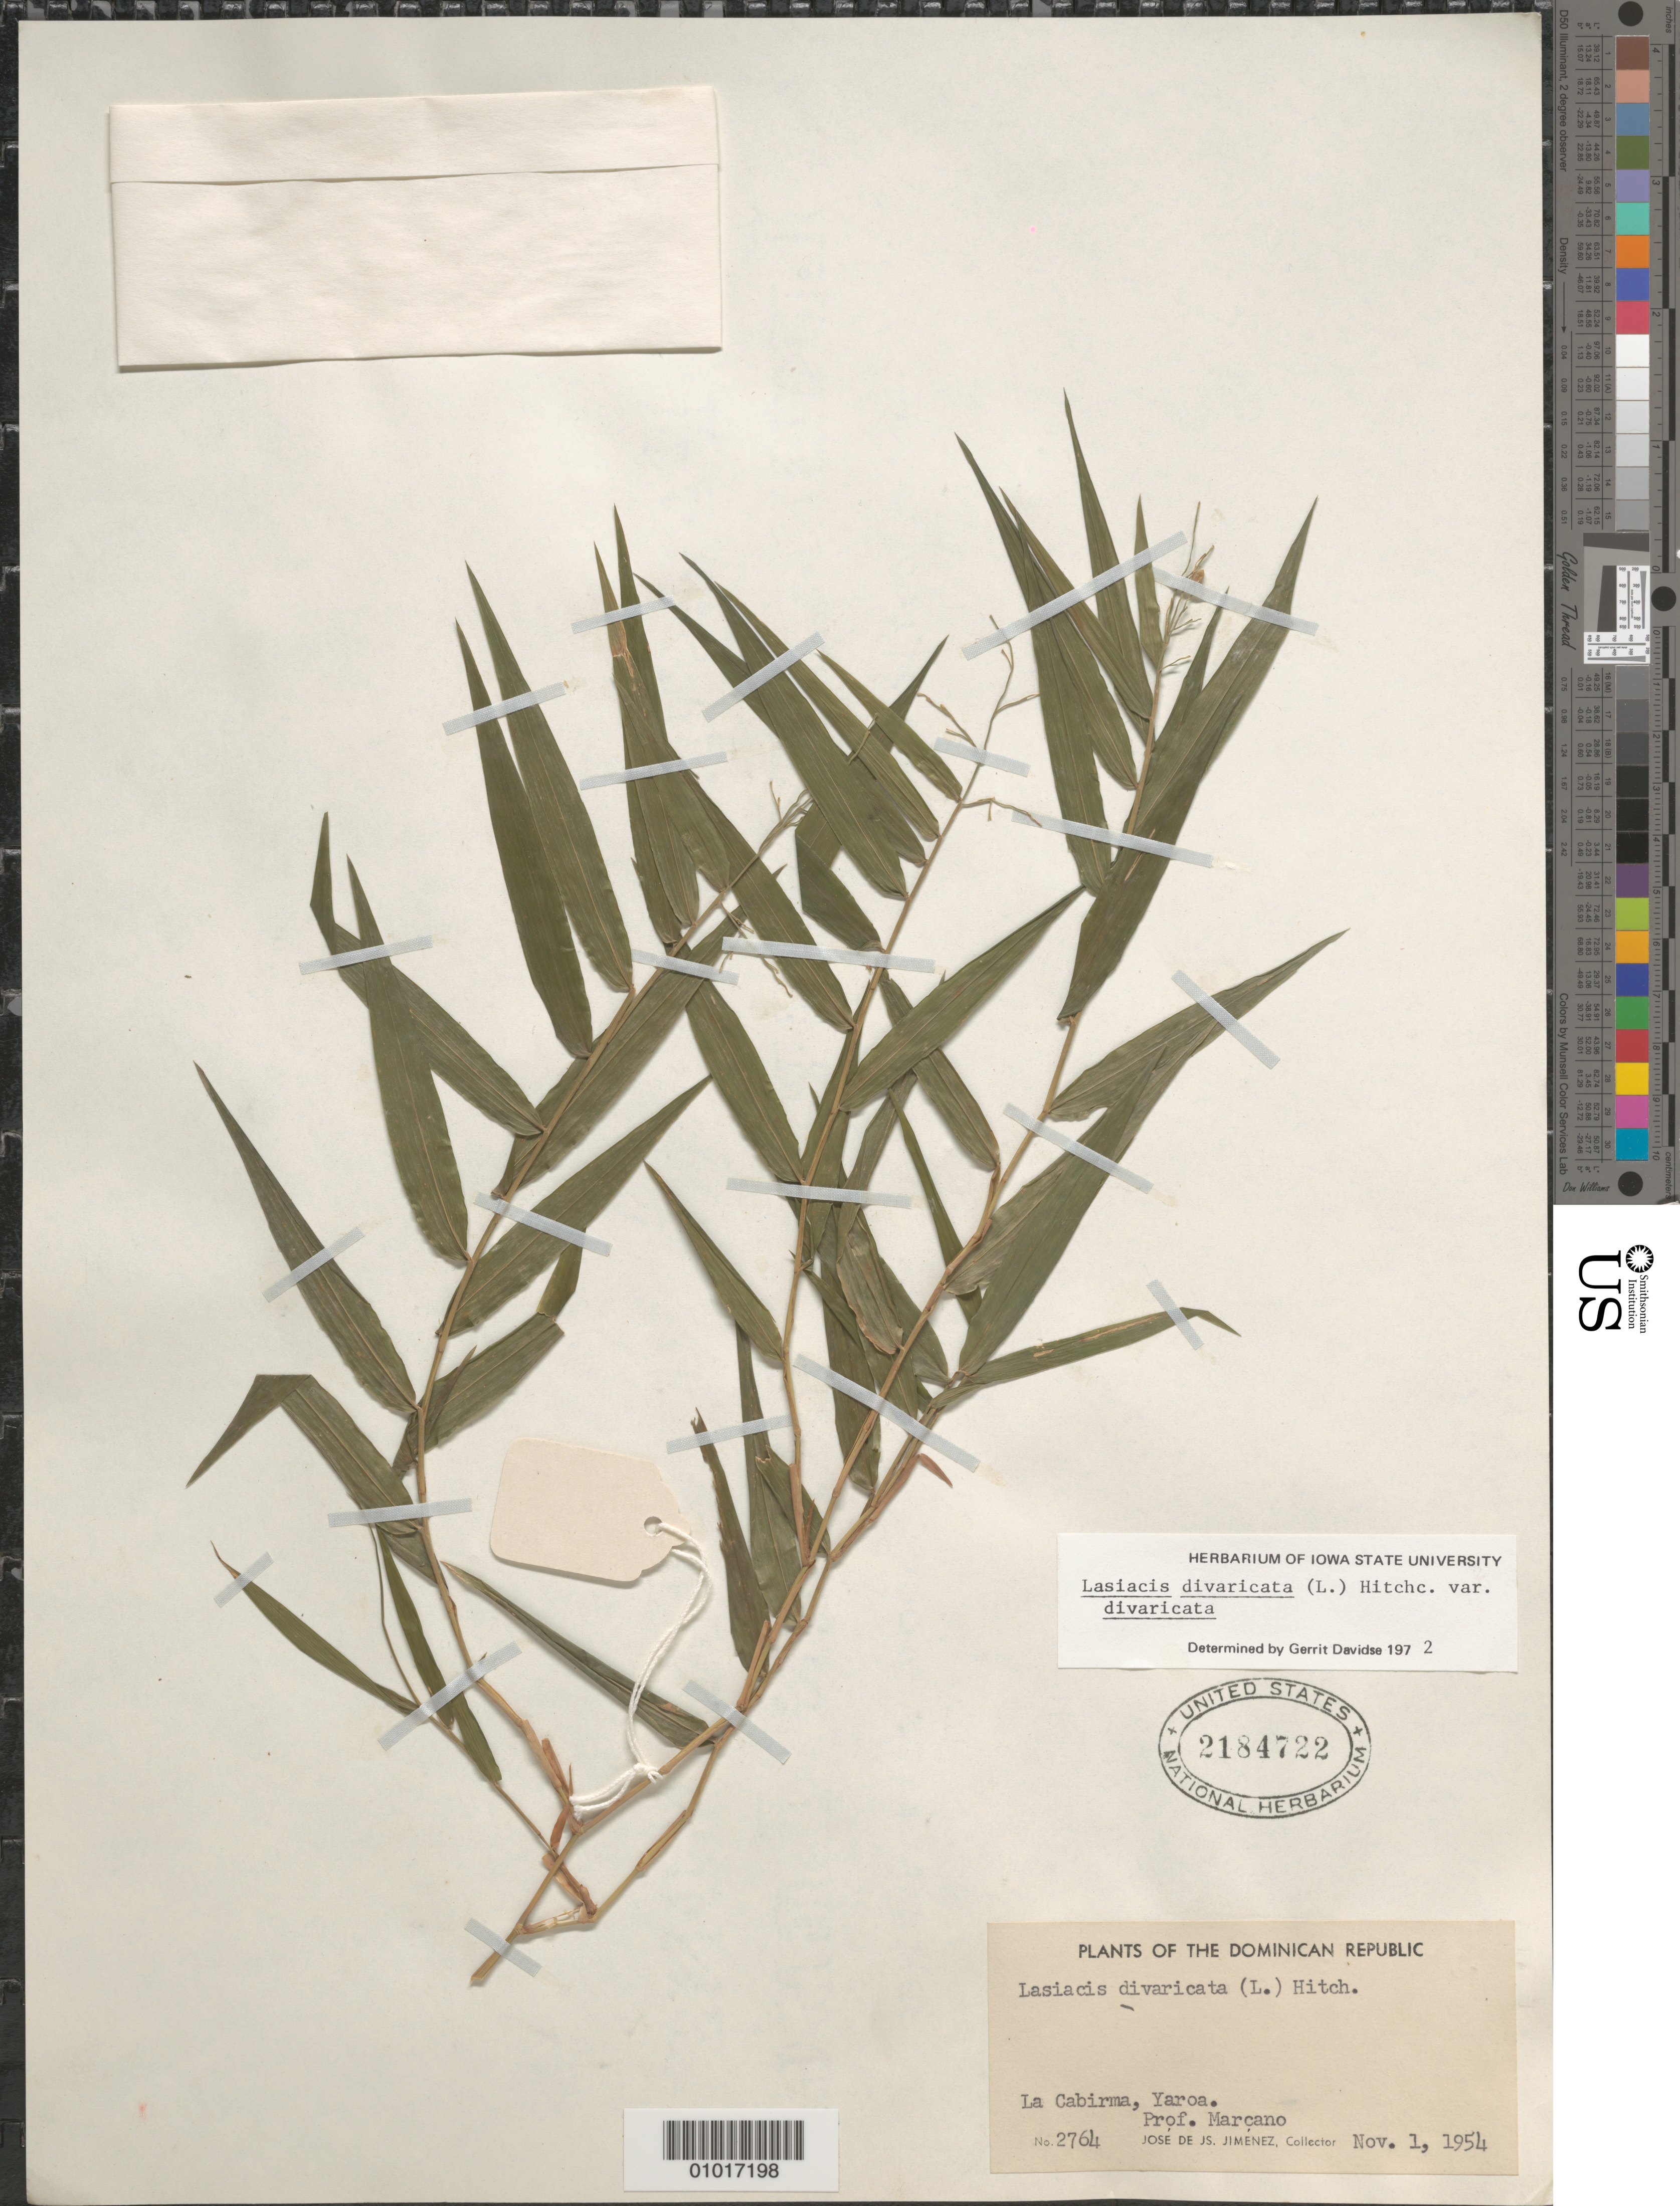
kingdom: Plantae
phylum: Tracheophyta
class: Liliopsida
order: Poales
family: Poaceae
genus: Lasiacis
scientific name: Lasiacis divaricata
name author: (L.) Hitchc.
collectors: J. J. Jiménez Almonte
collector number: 2764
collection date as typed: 01 Nov 1954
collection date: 1954-11-01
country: Dominican Republic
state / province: San Cristóbal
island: Hispaniola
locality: La Cabirma, Yaroa; Prof Marcano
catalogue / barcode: US 2184722